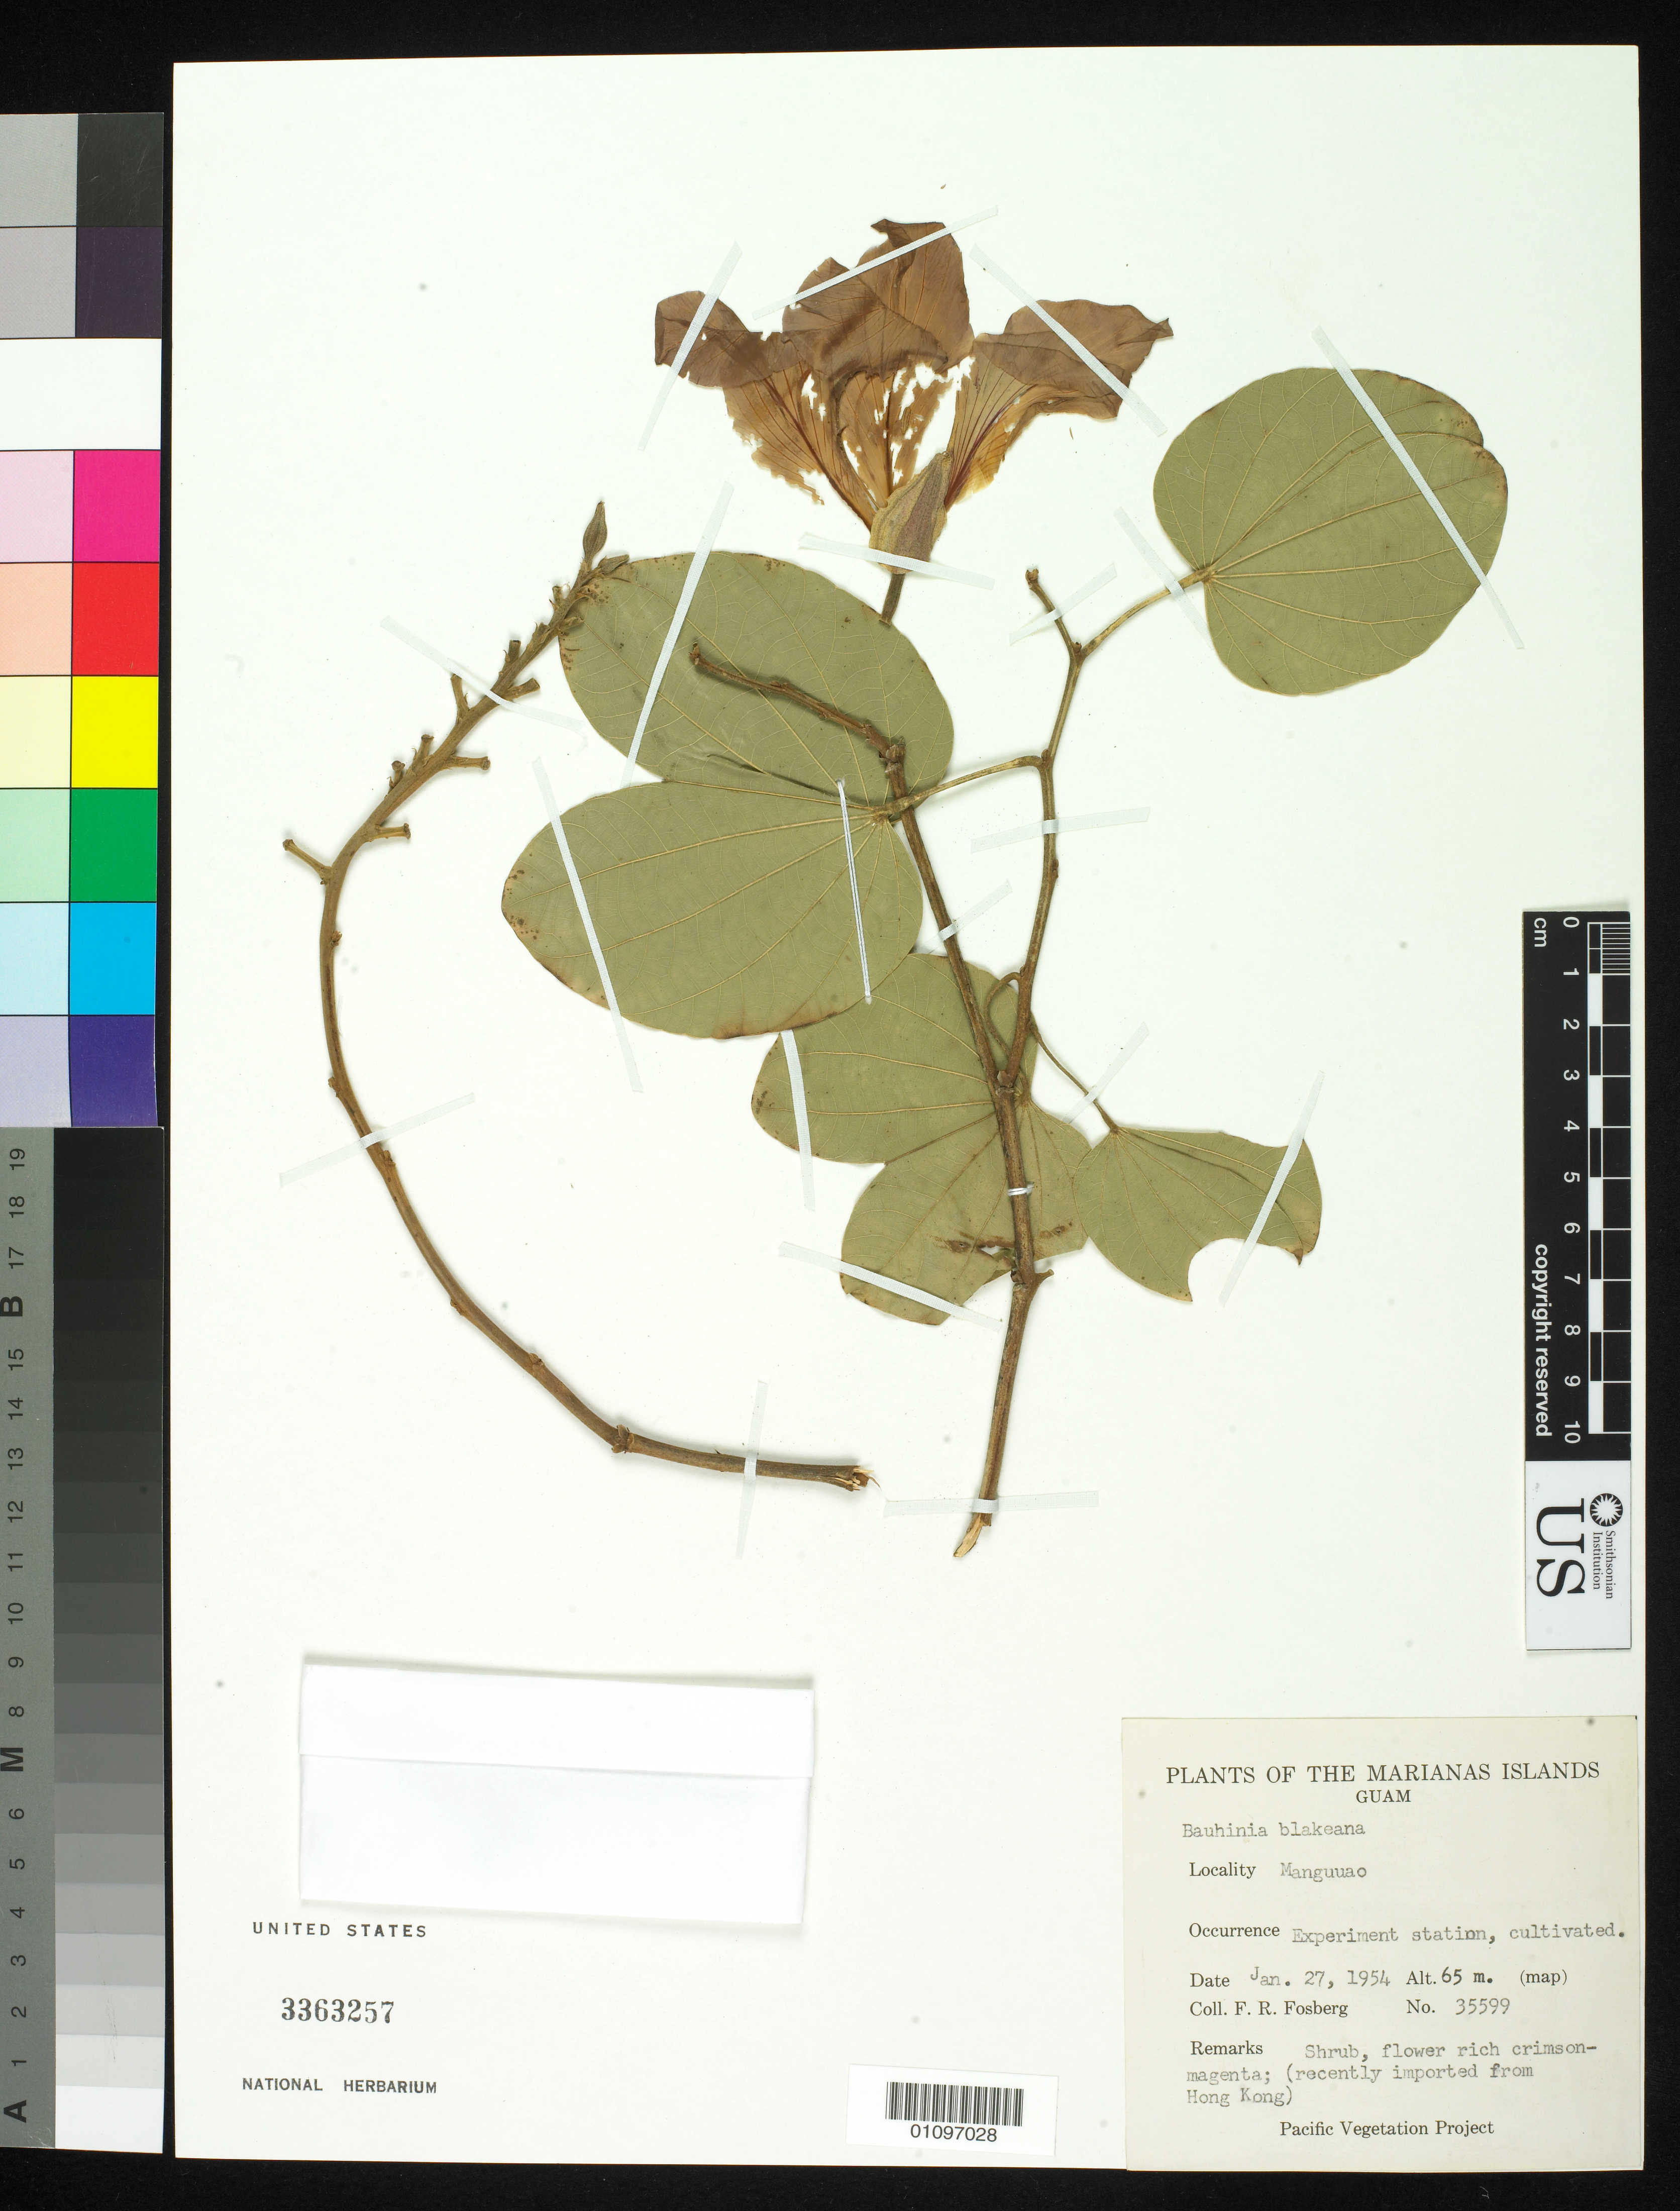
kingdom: Plantae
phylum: Tracheophyta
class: Magnoliopsida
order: Fabales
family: Fabaceae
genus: Bauhinia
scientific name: Bauhinia x blakeana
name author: Dunn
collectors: F. R. Fosberg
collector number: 35599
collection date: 1954-01-27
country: Guam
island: Guam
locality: Experiment Station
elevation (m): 65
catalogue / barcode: US 3363257